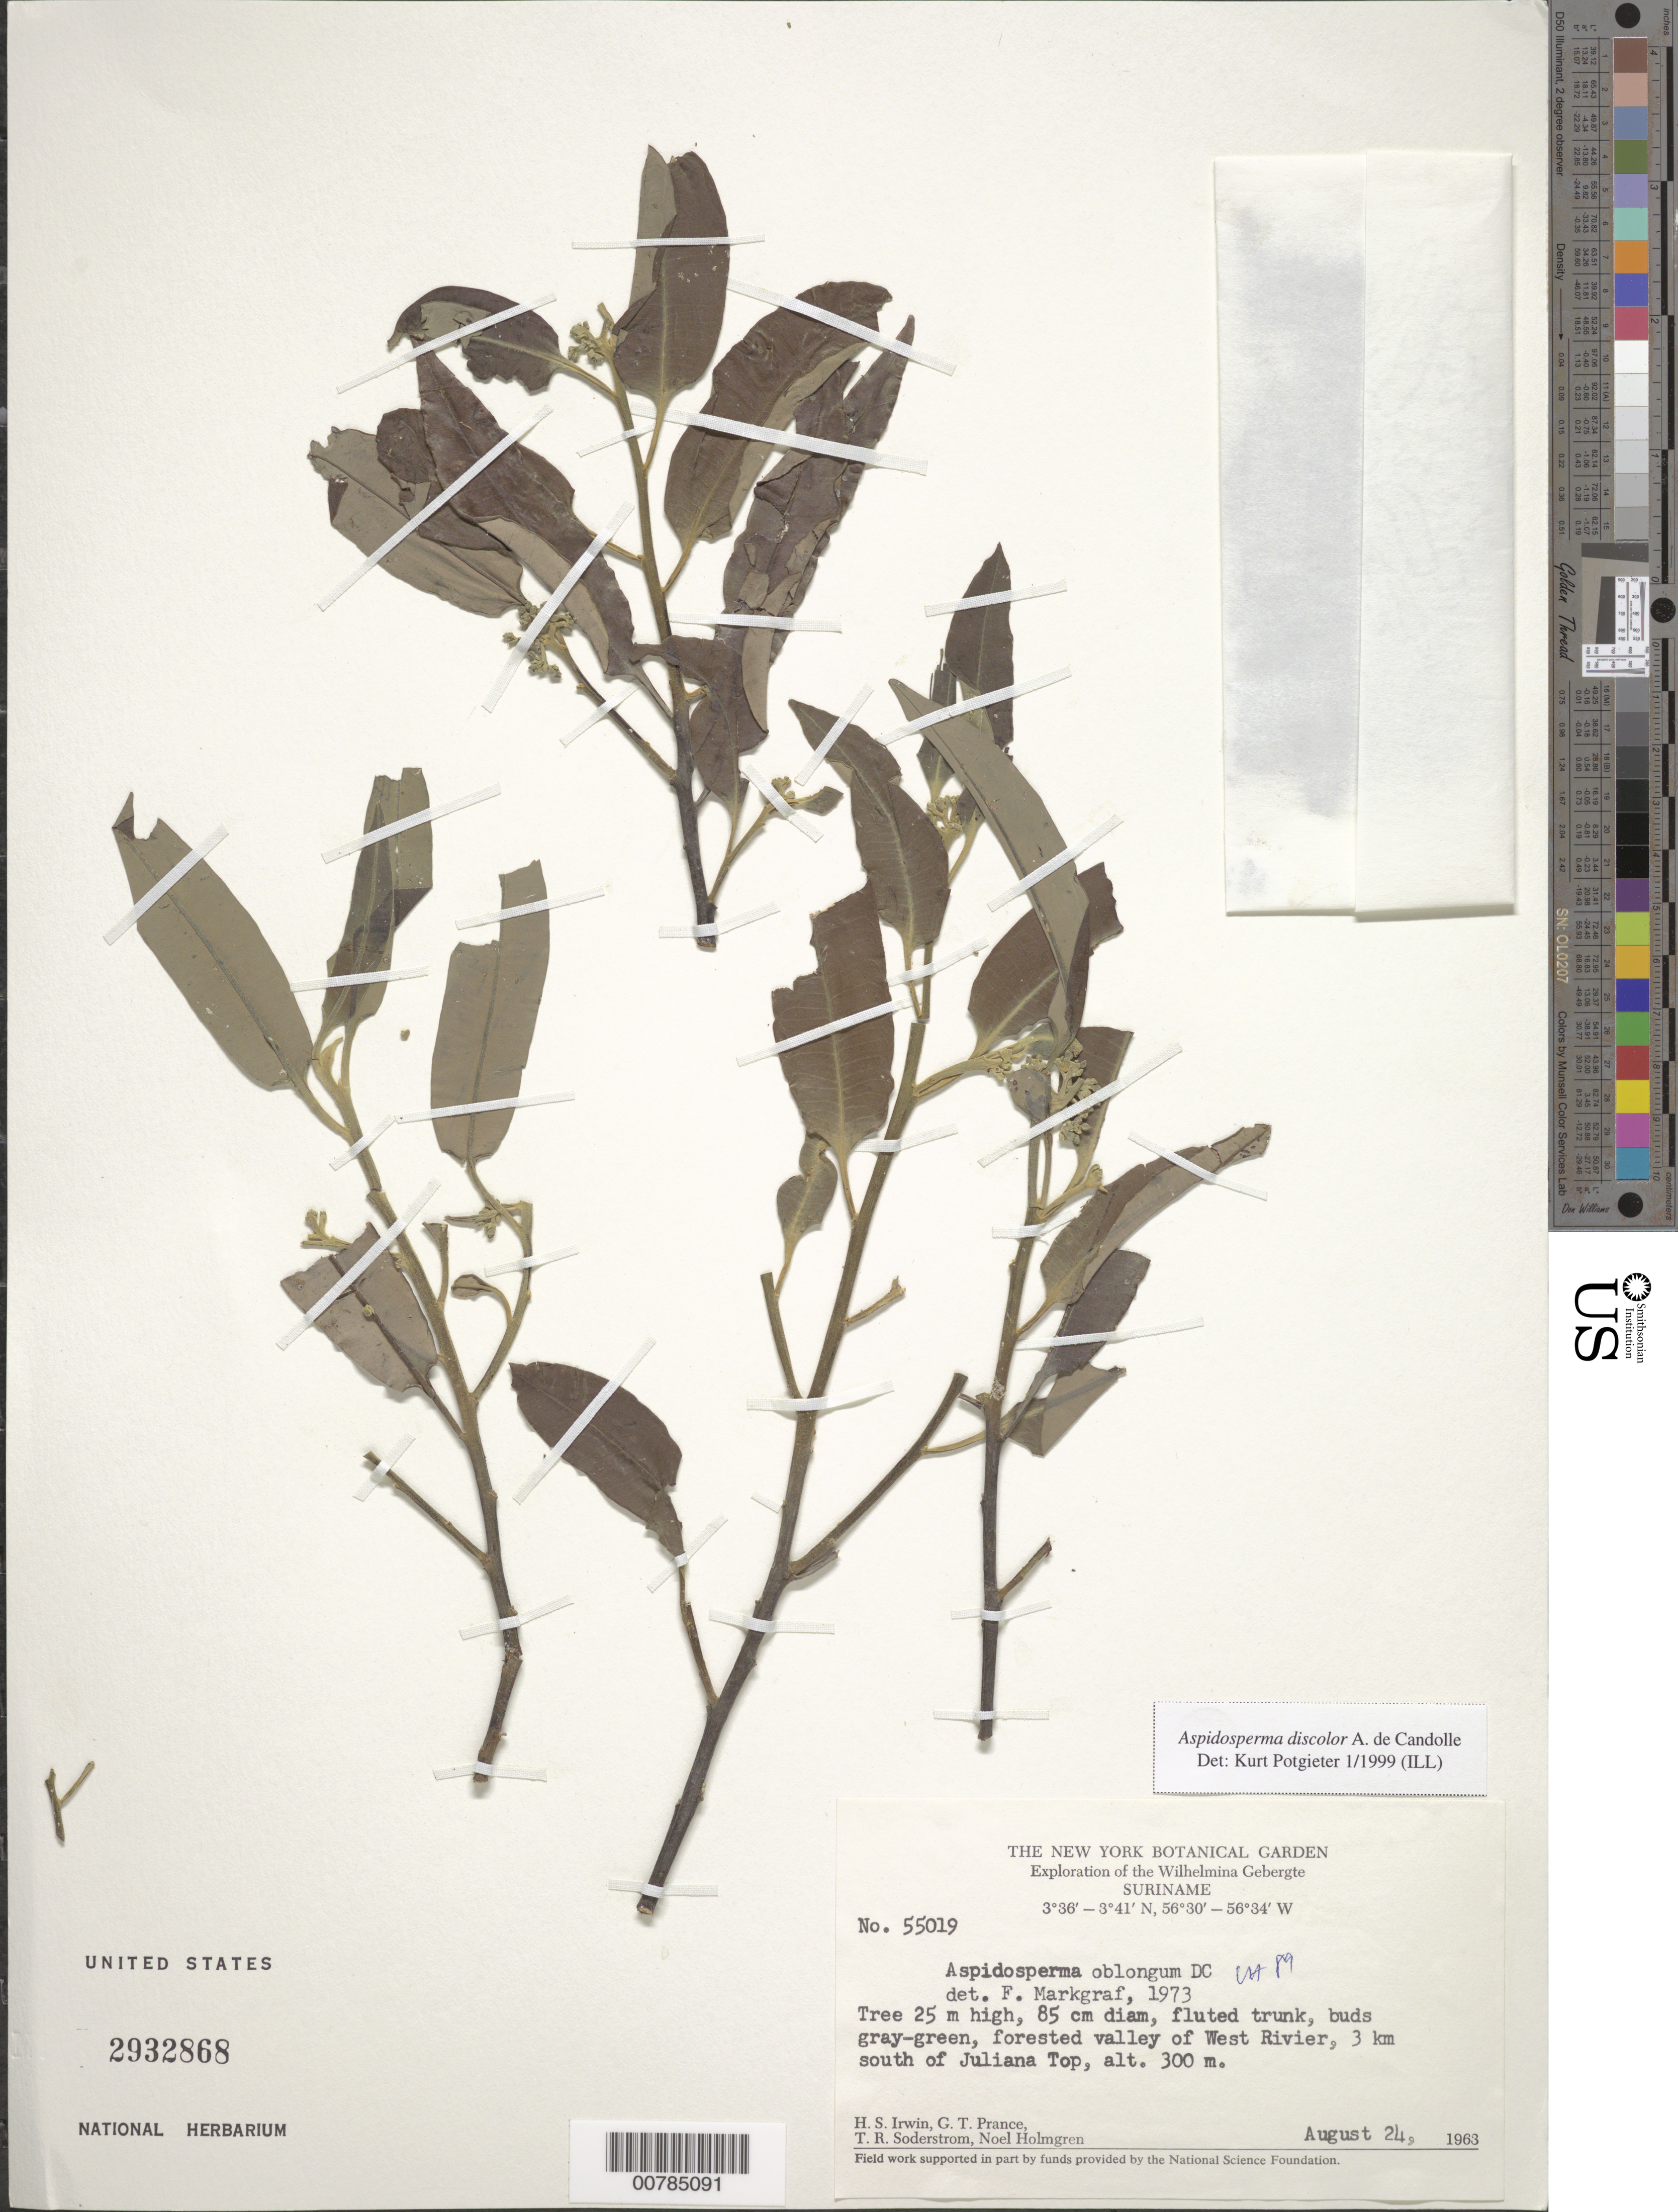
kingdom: Plantae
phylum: Tracheophyta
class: Magnoliopsida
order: Gentianales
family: Apocynaceae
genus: Aspidosperma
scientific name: Aspidosperma discolor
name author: A. DC.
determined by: Potgieter, K.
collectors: H. Irwin, G. T. Prance, T. R. Soderstrom & N. H. Holmgren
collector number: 55019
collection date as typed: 24-Aug-63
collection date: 1963-08-24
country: Suriname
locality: Frederik Top, 3 km S of Juliana Top, West River; Wilhelmina Gebergte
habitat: Forested river valley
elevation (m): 300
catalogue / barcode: US 2932868